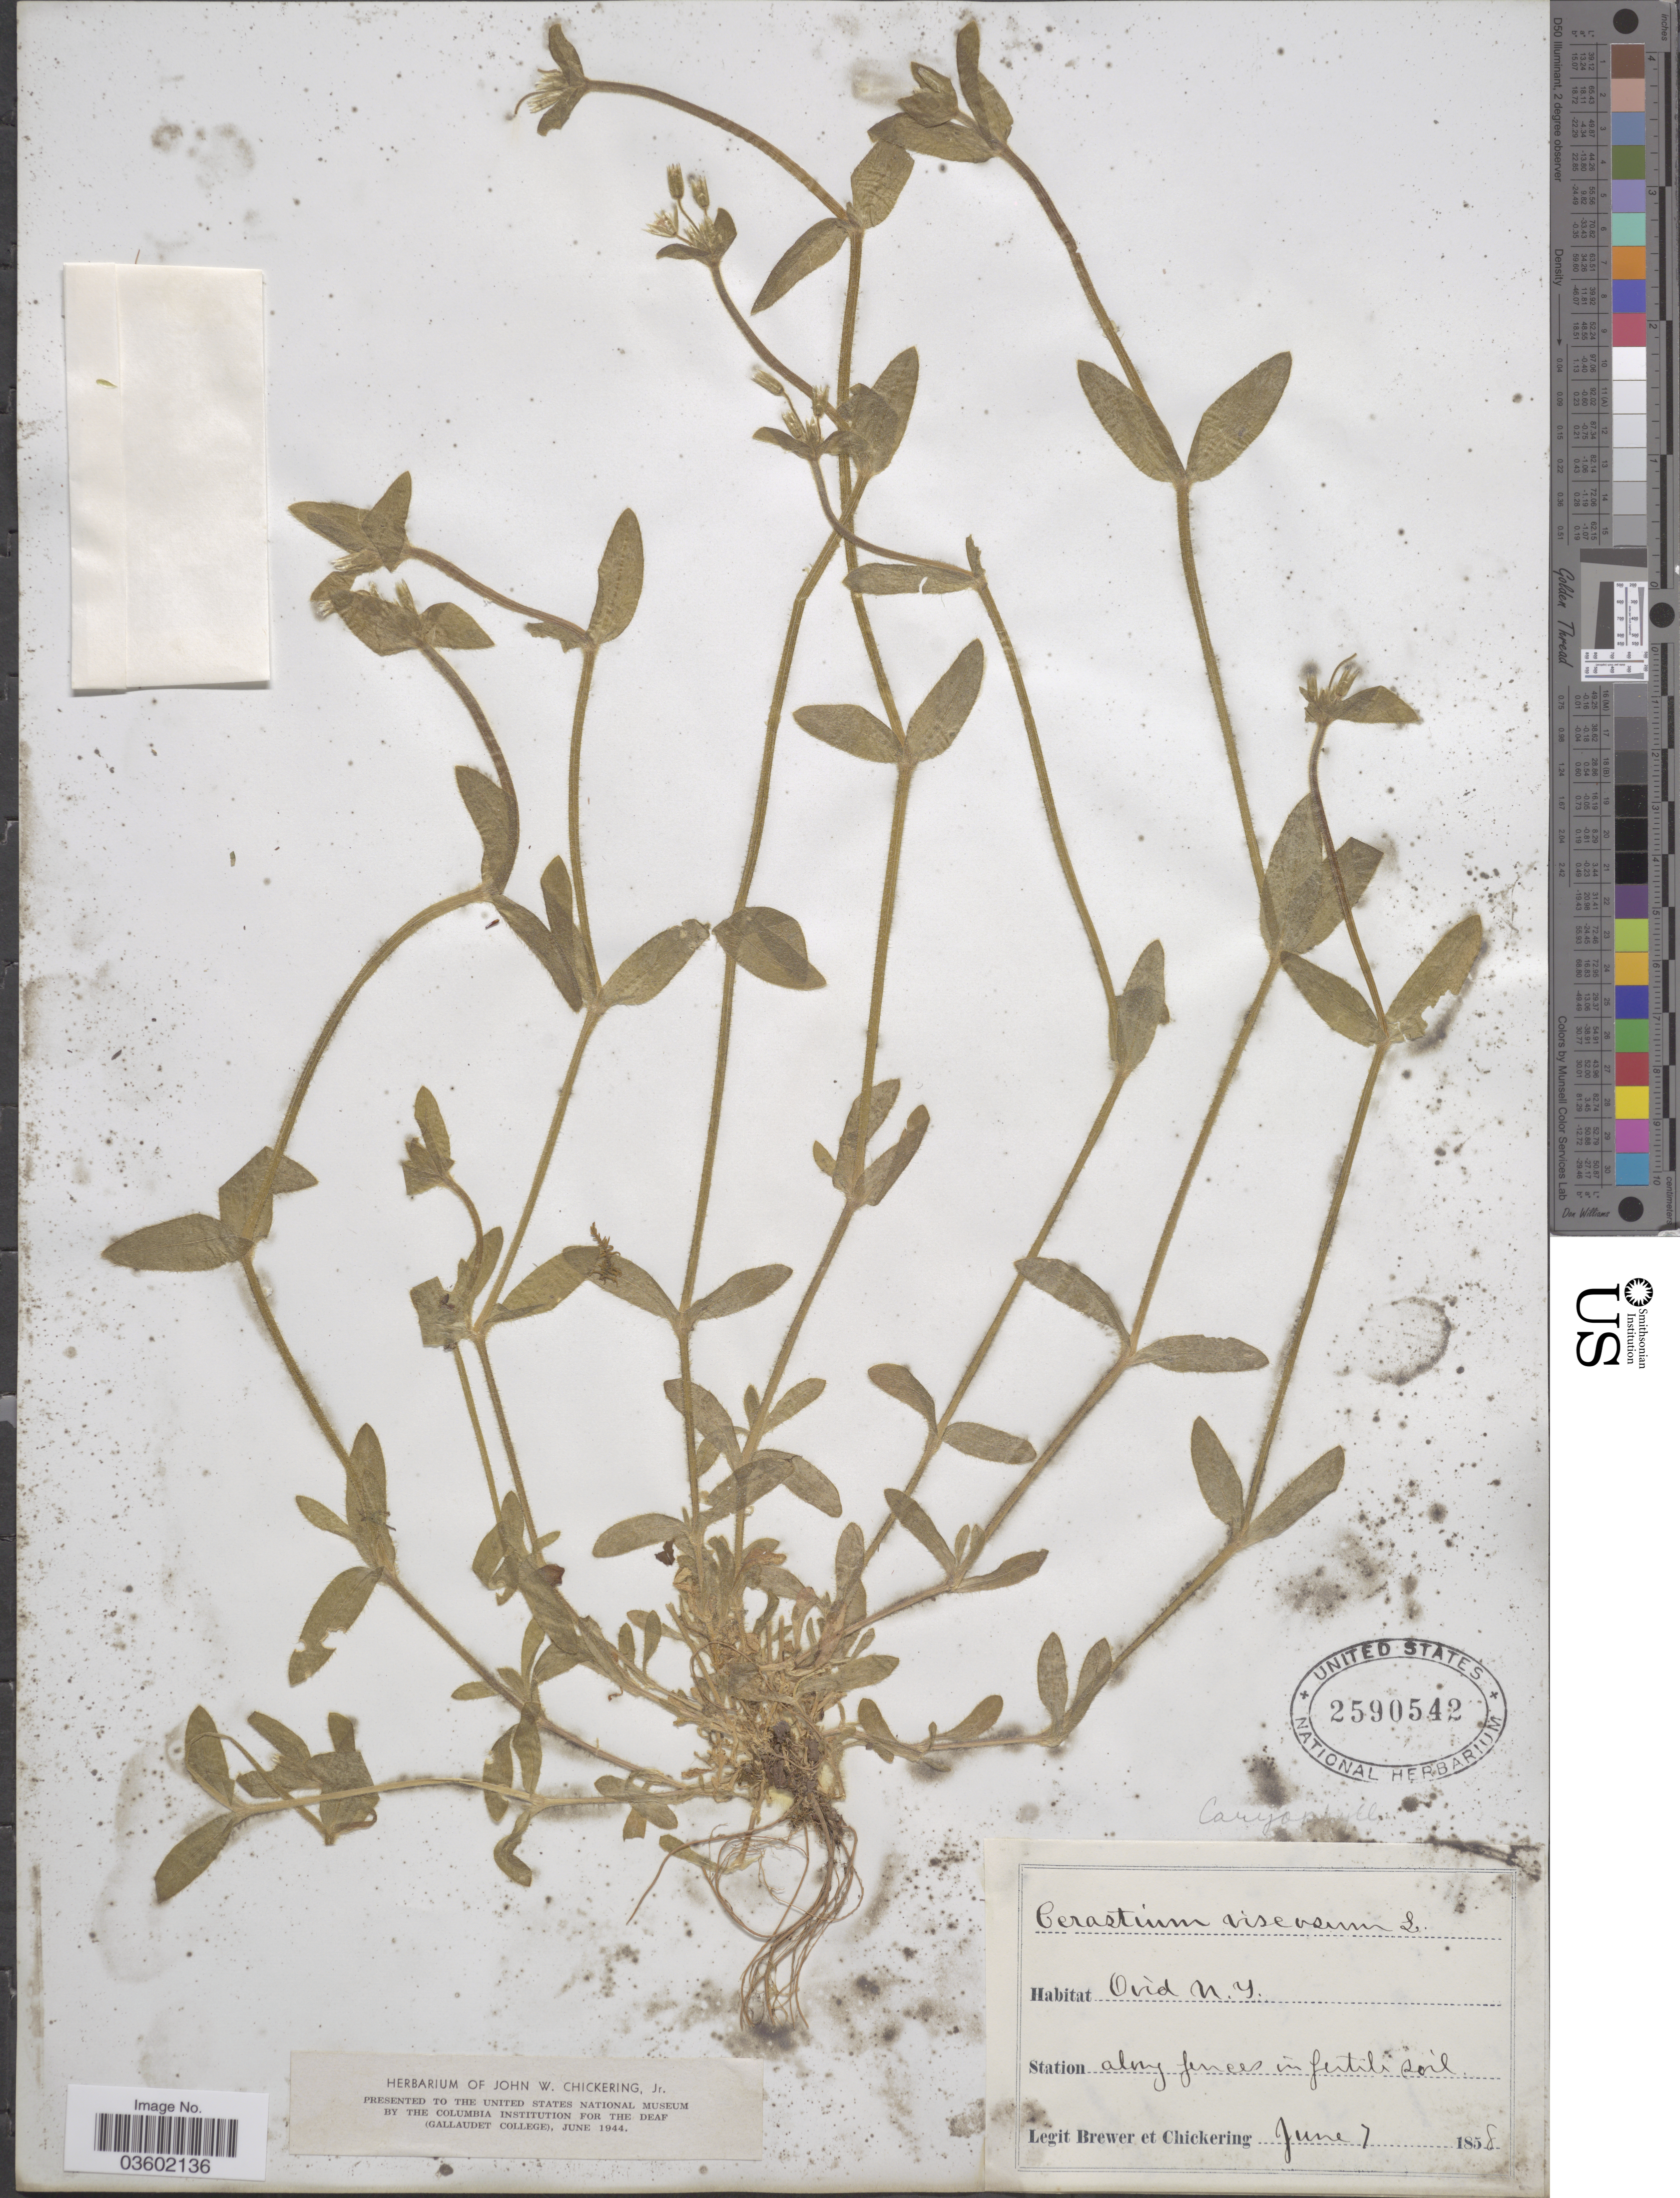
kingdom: Plantae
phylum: Tracheophyta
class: Magnoliopsida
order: Caryophyllales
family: Caryophyllaceae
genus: Cerastium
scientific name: Cerastium vulgatum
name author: L.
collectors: -. Brewer & -. Chickering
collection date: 1858-06-07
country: United States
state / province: New York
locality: Ovid.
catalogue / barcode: US 2590542